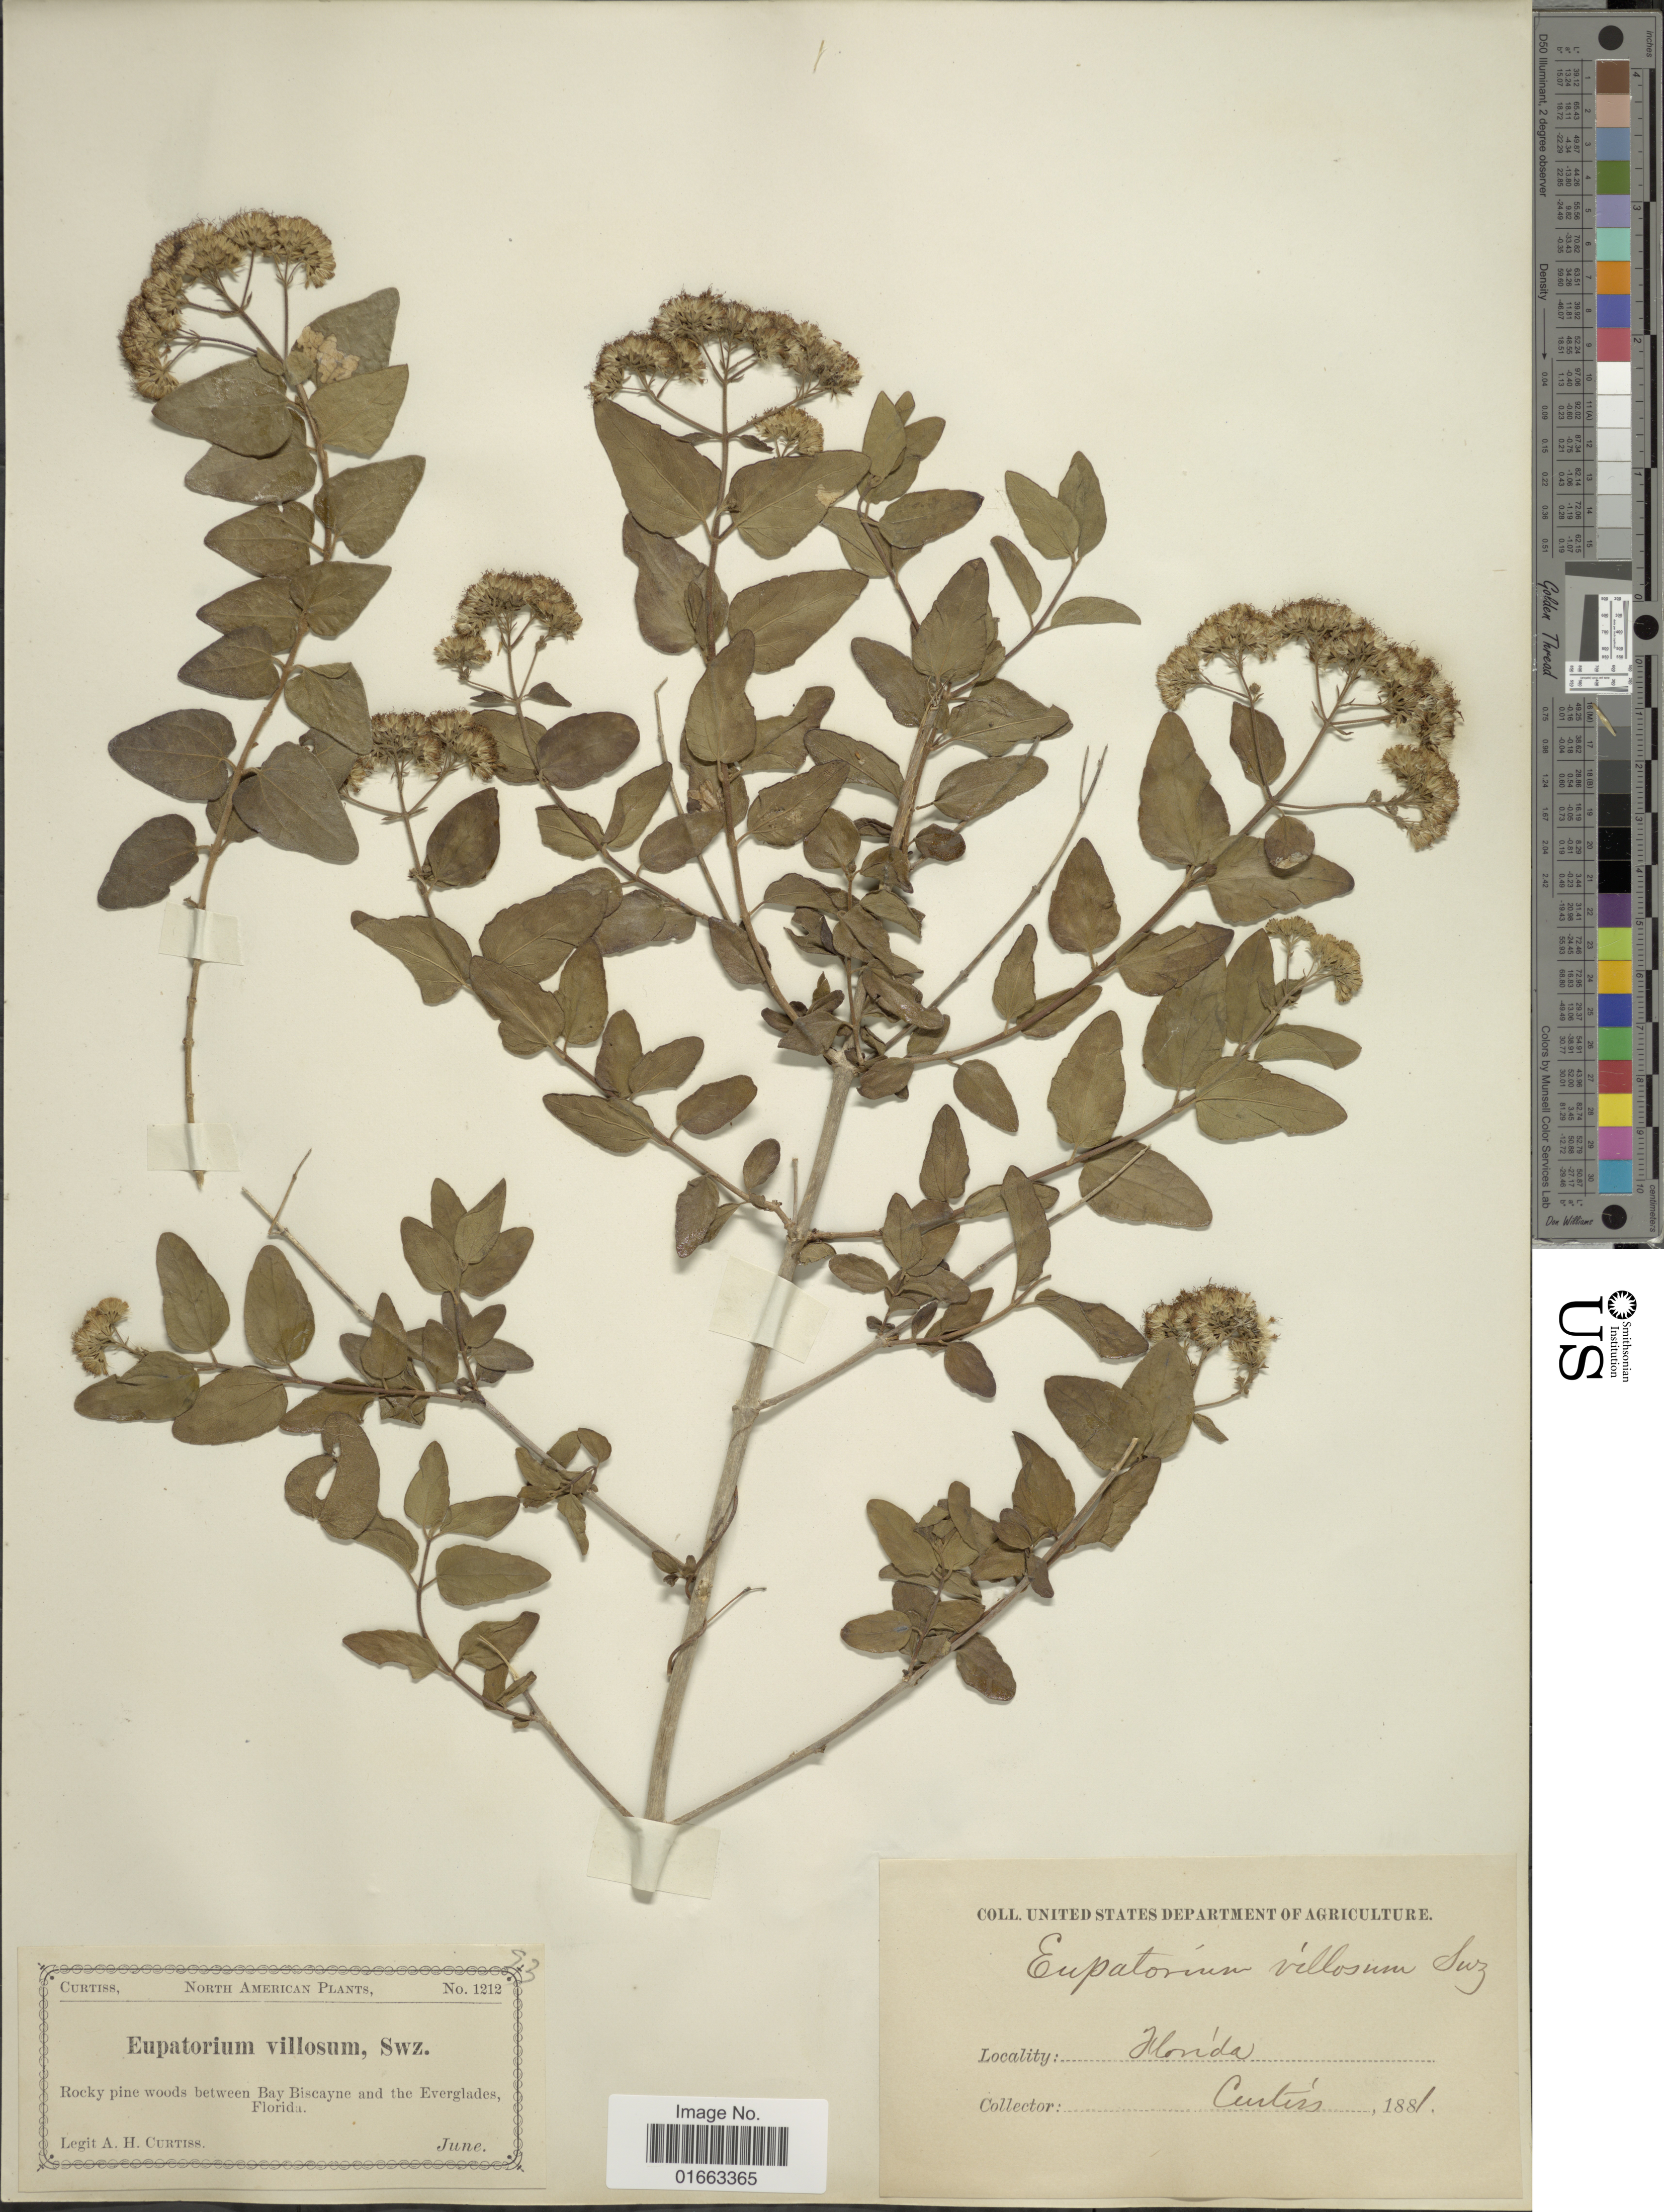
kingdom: Plantae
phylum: Tracheophyta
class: Magnoliopsida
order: Asterales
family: Asteraceae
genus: Koanophyllon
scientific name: Koanophyllon villosum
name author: (Sw.) R.M. King & H. Rob.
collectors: A. H. Curtiss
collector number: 1212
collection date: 1881-06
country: United States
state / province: Florida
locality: North America, Rocky pine woods, between bay Biscayne and the Everglades